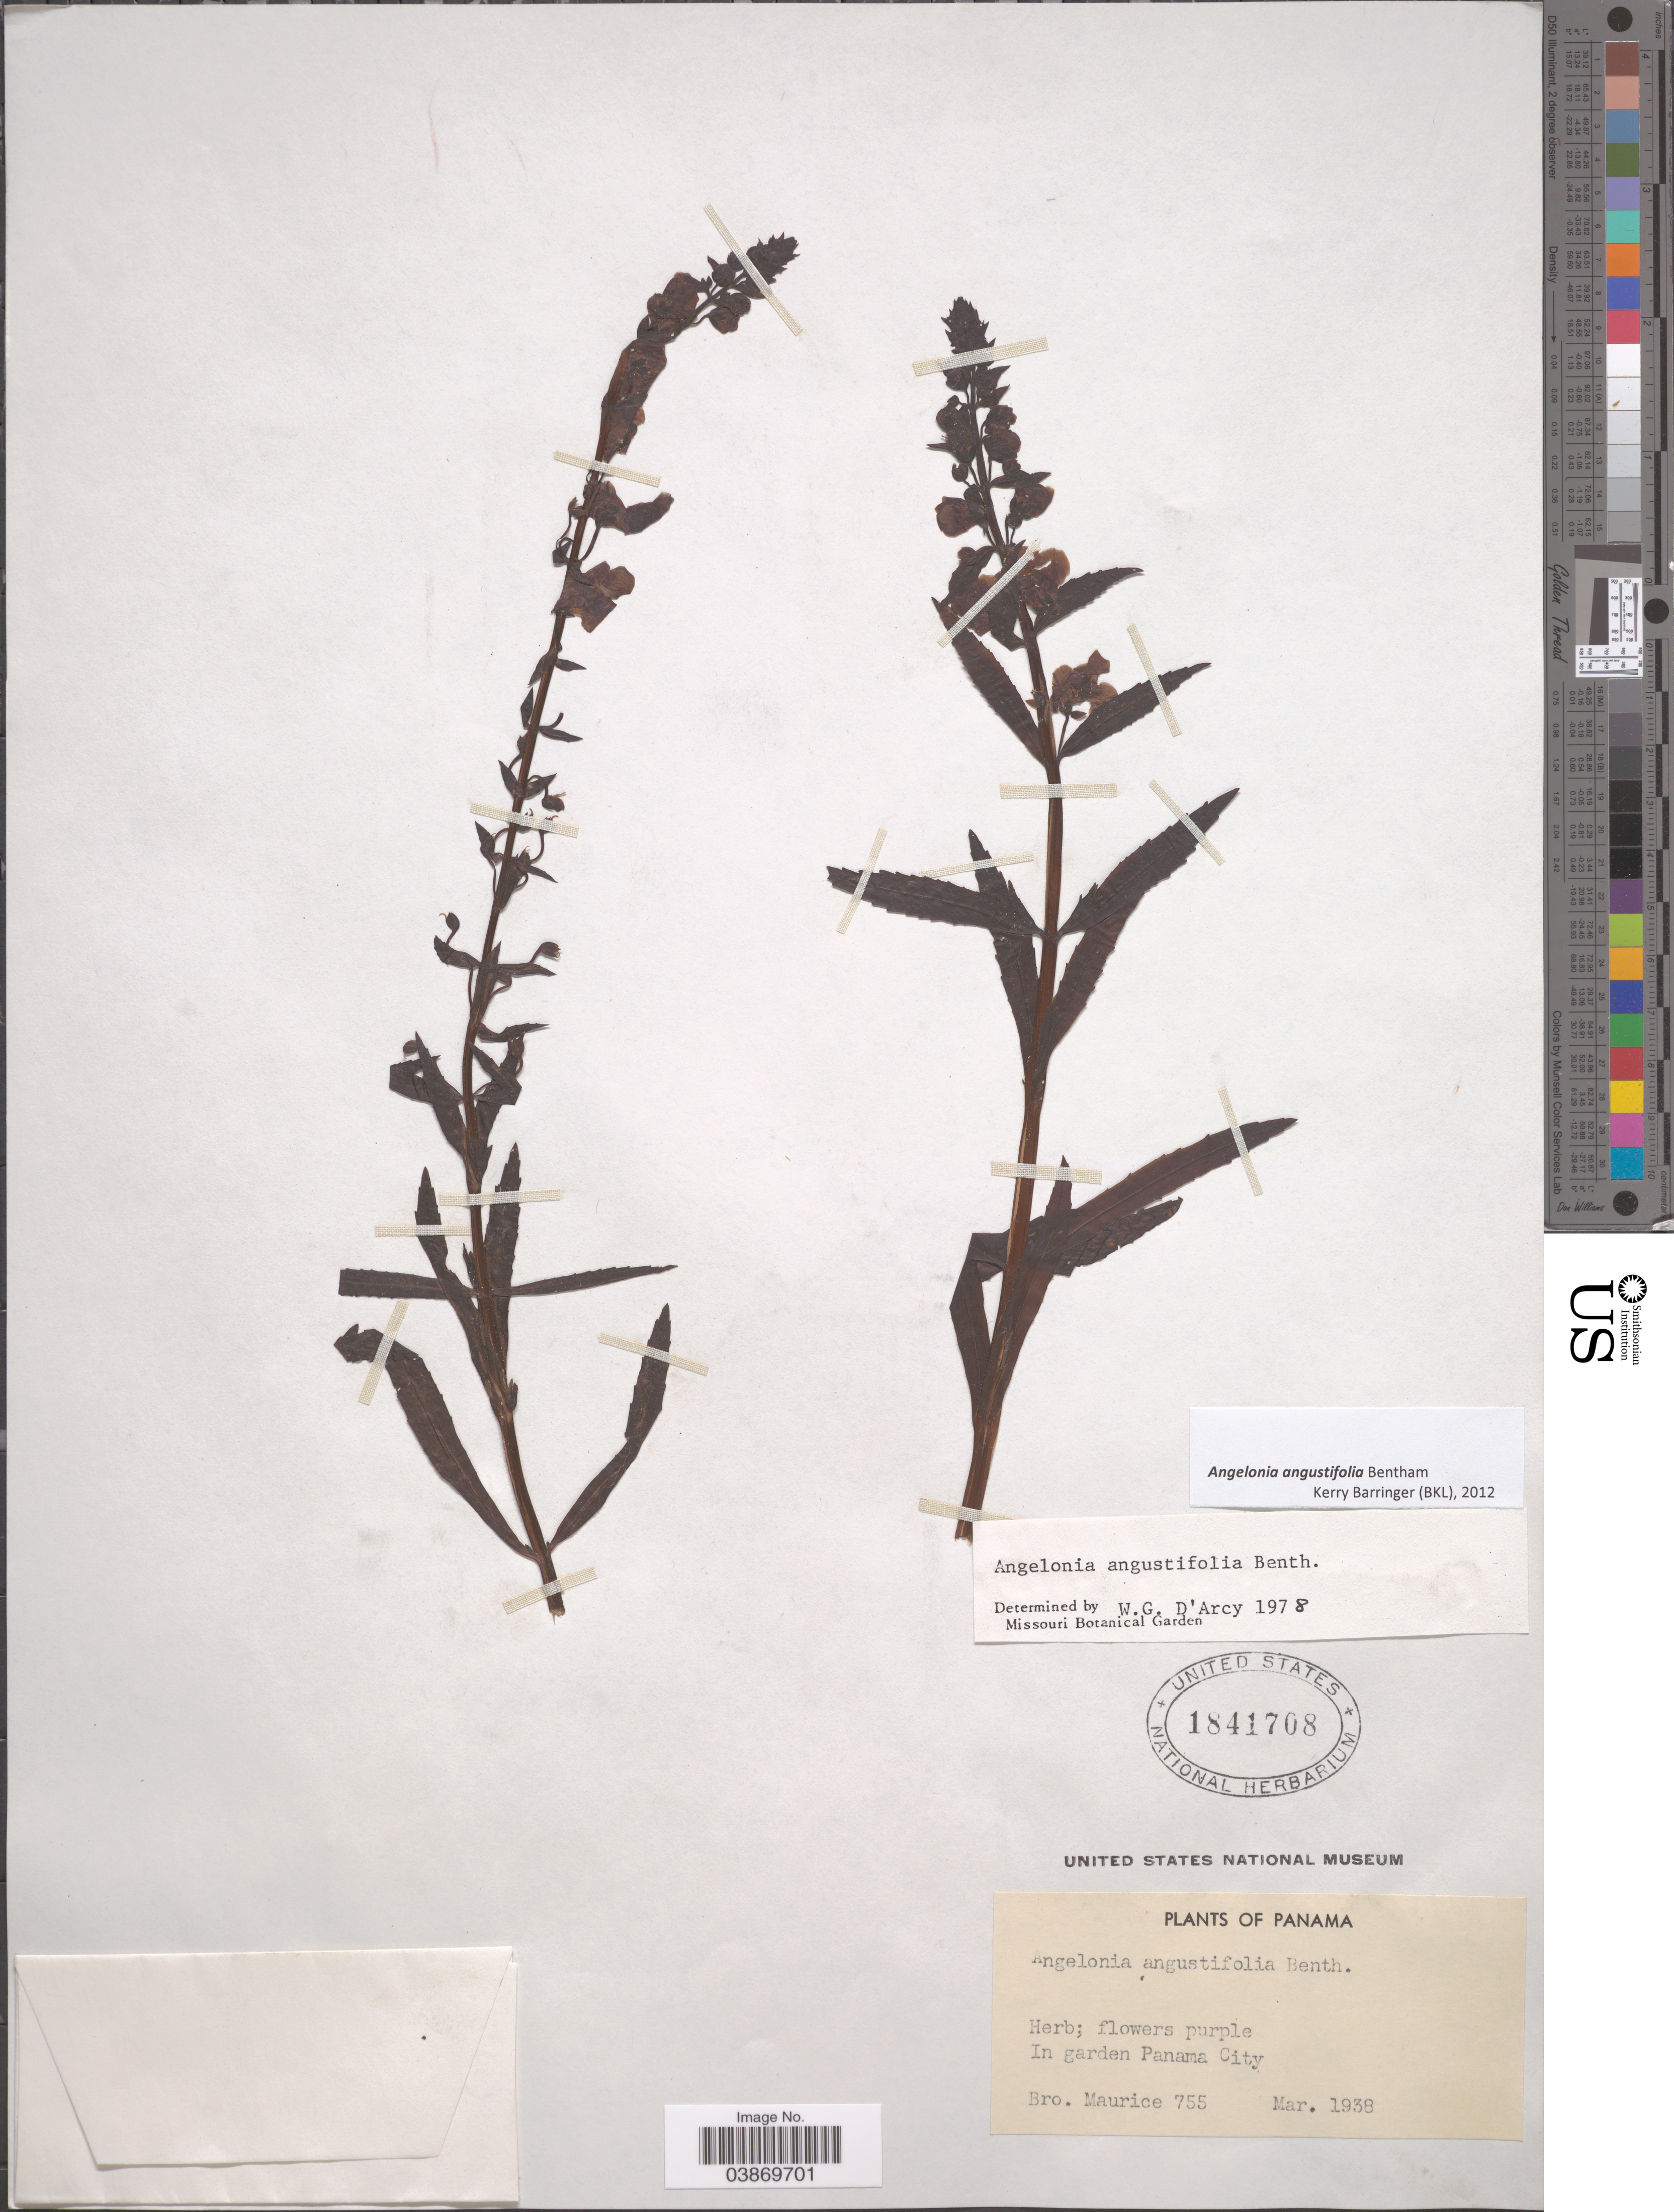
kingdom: Plantae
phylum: Tracheophyta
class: Magnoliopsida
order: Lamiales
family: Plantaginaceae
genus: Angelonia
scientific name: Angelonia angustifolia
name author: Benth.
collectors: B. Maurice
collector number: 755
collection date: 1938-03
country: Panama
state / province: Panamá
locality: In garden Panama City.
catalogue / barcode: US 1841708